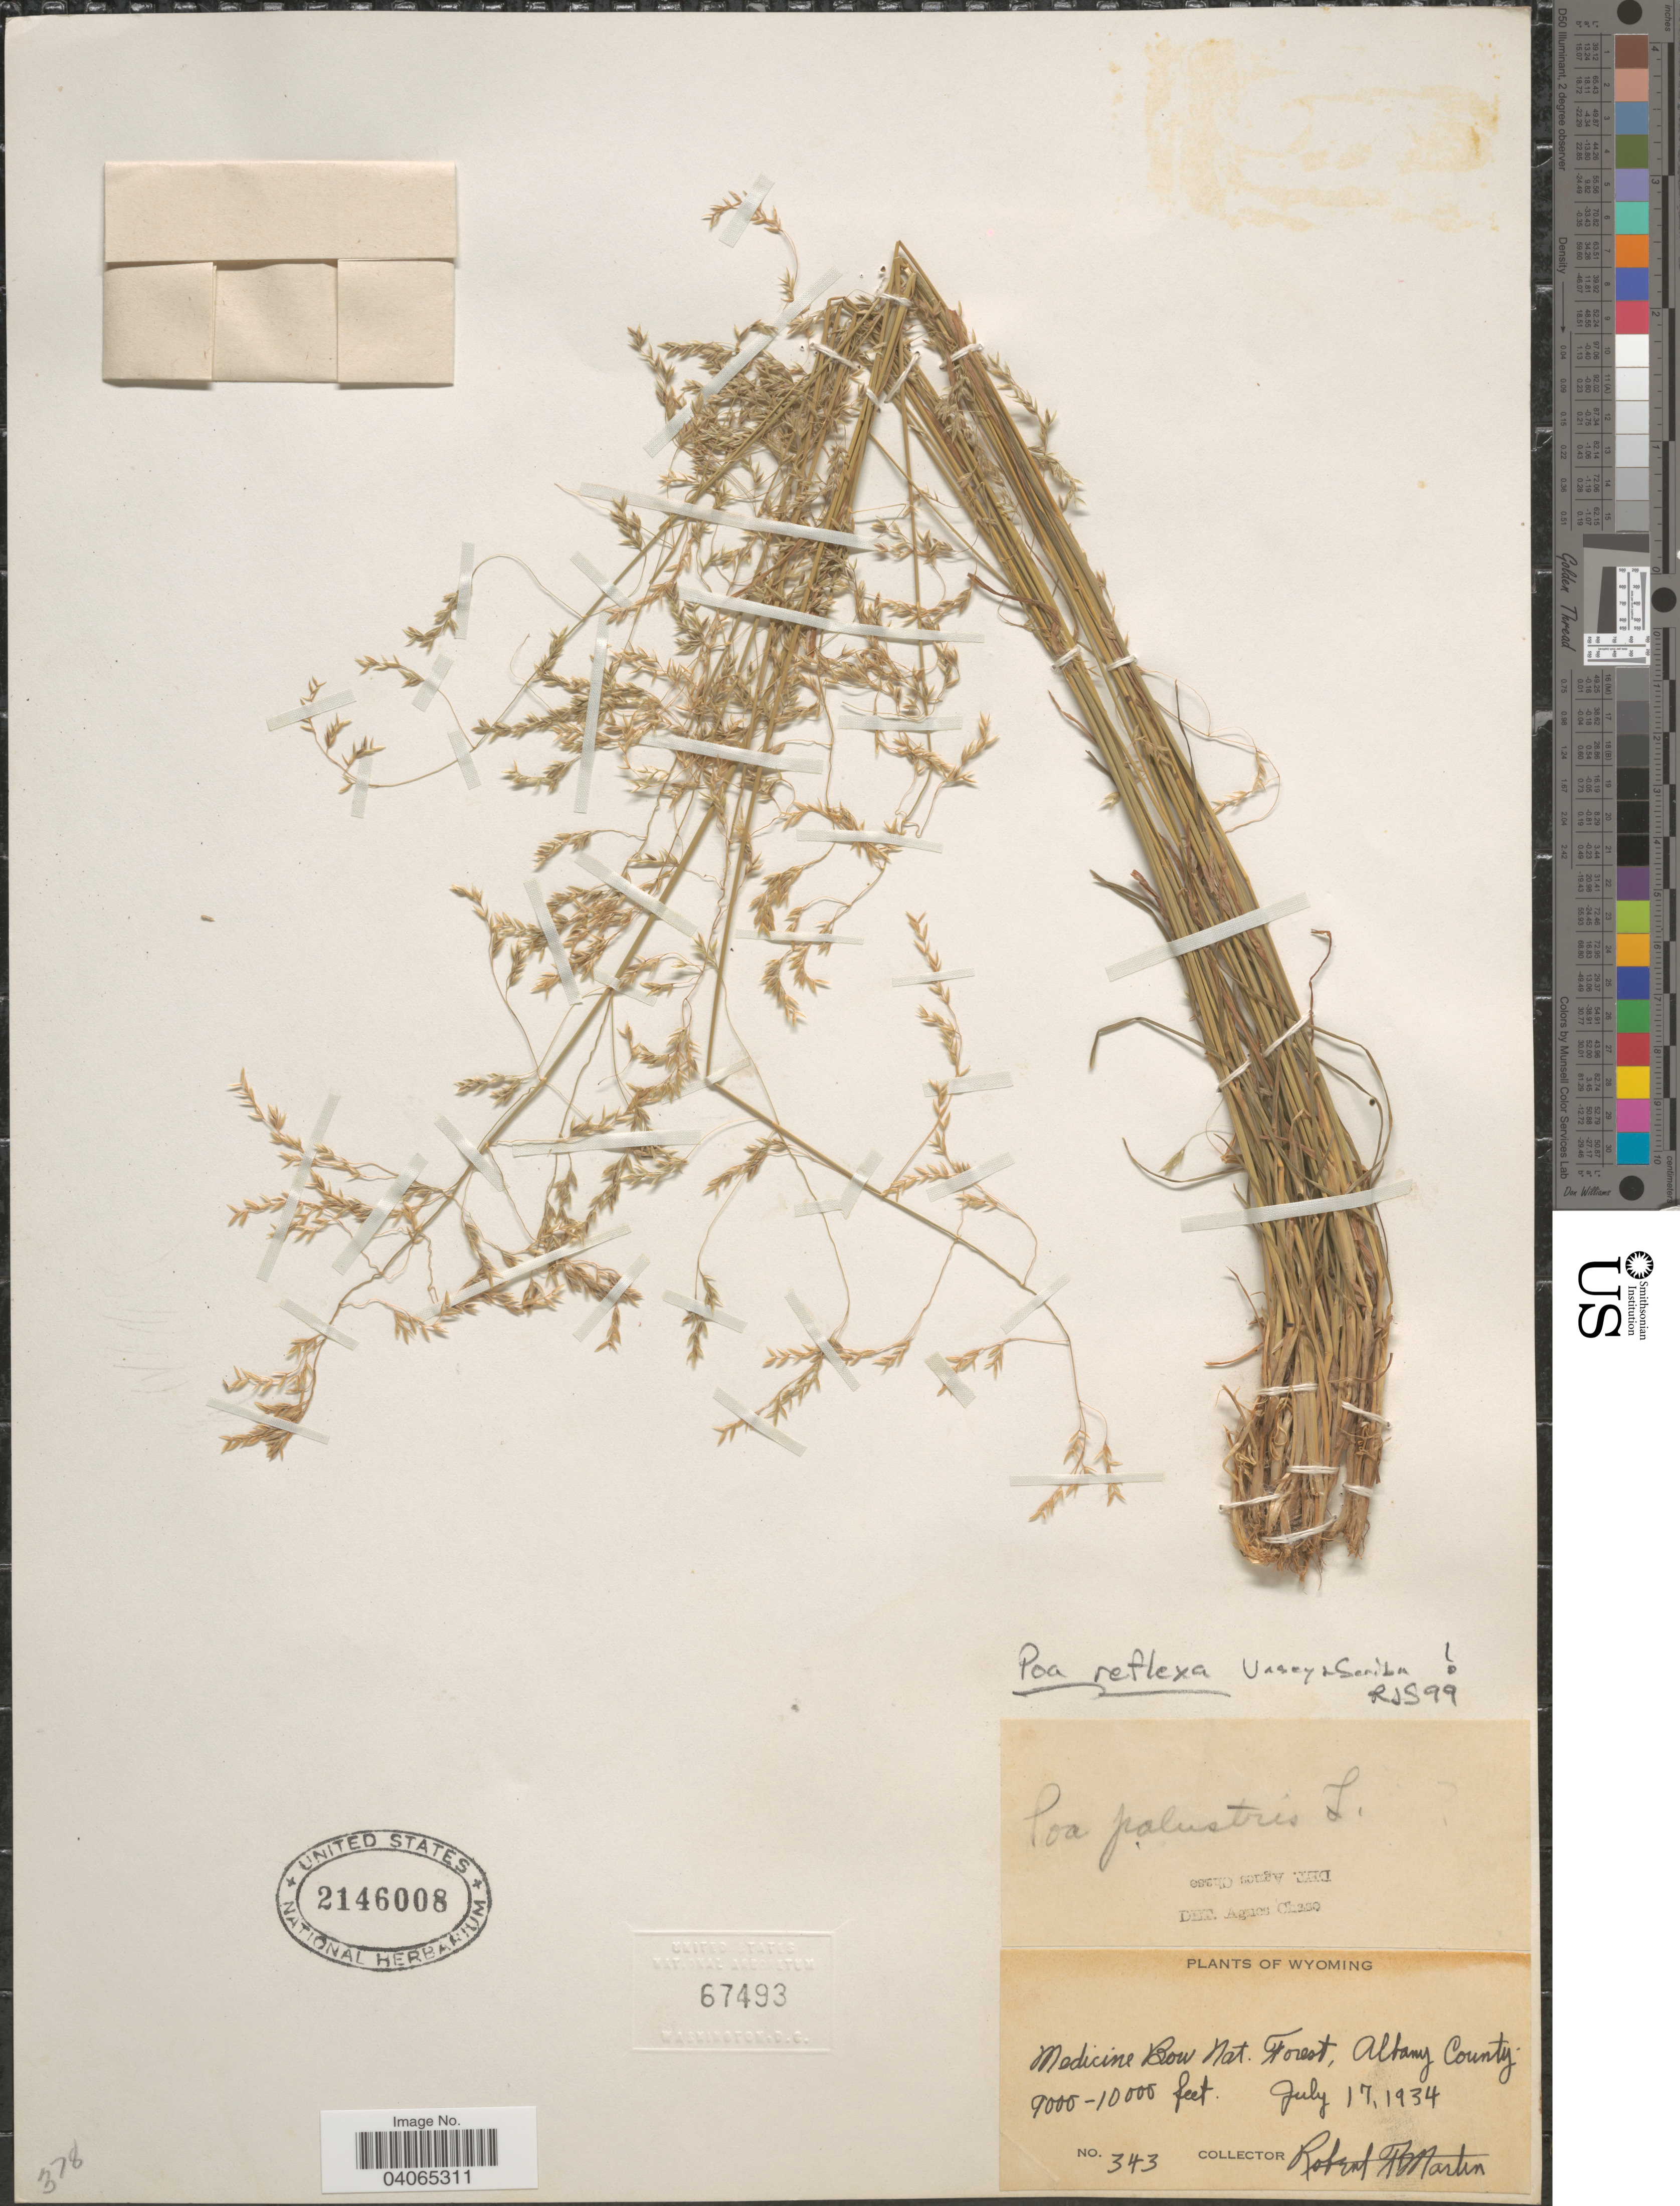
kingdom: Plantae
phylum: Tracheophyta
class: Liliopsida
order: Poales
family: Poaceae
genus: Poa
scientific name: Poa reflexa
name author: Vasey & Scribn.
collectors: R. F. Martin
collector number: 343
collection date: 1934-07-17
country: United States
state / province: Wyoming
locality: Medicine Bow Nat. Forest, Albany County.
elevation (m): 2743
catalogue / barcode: US 2146008